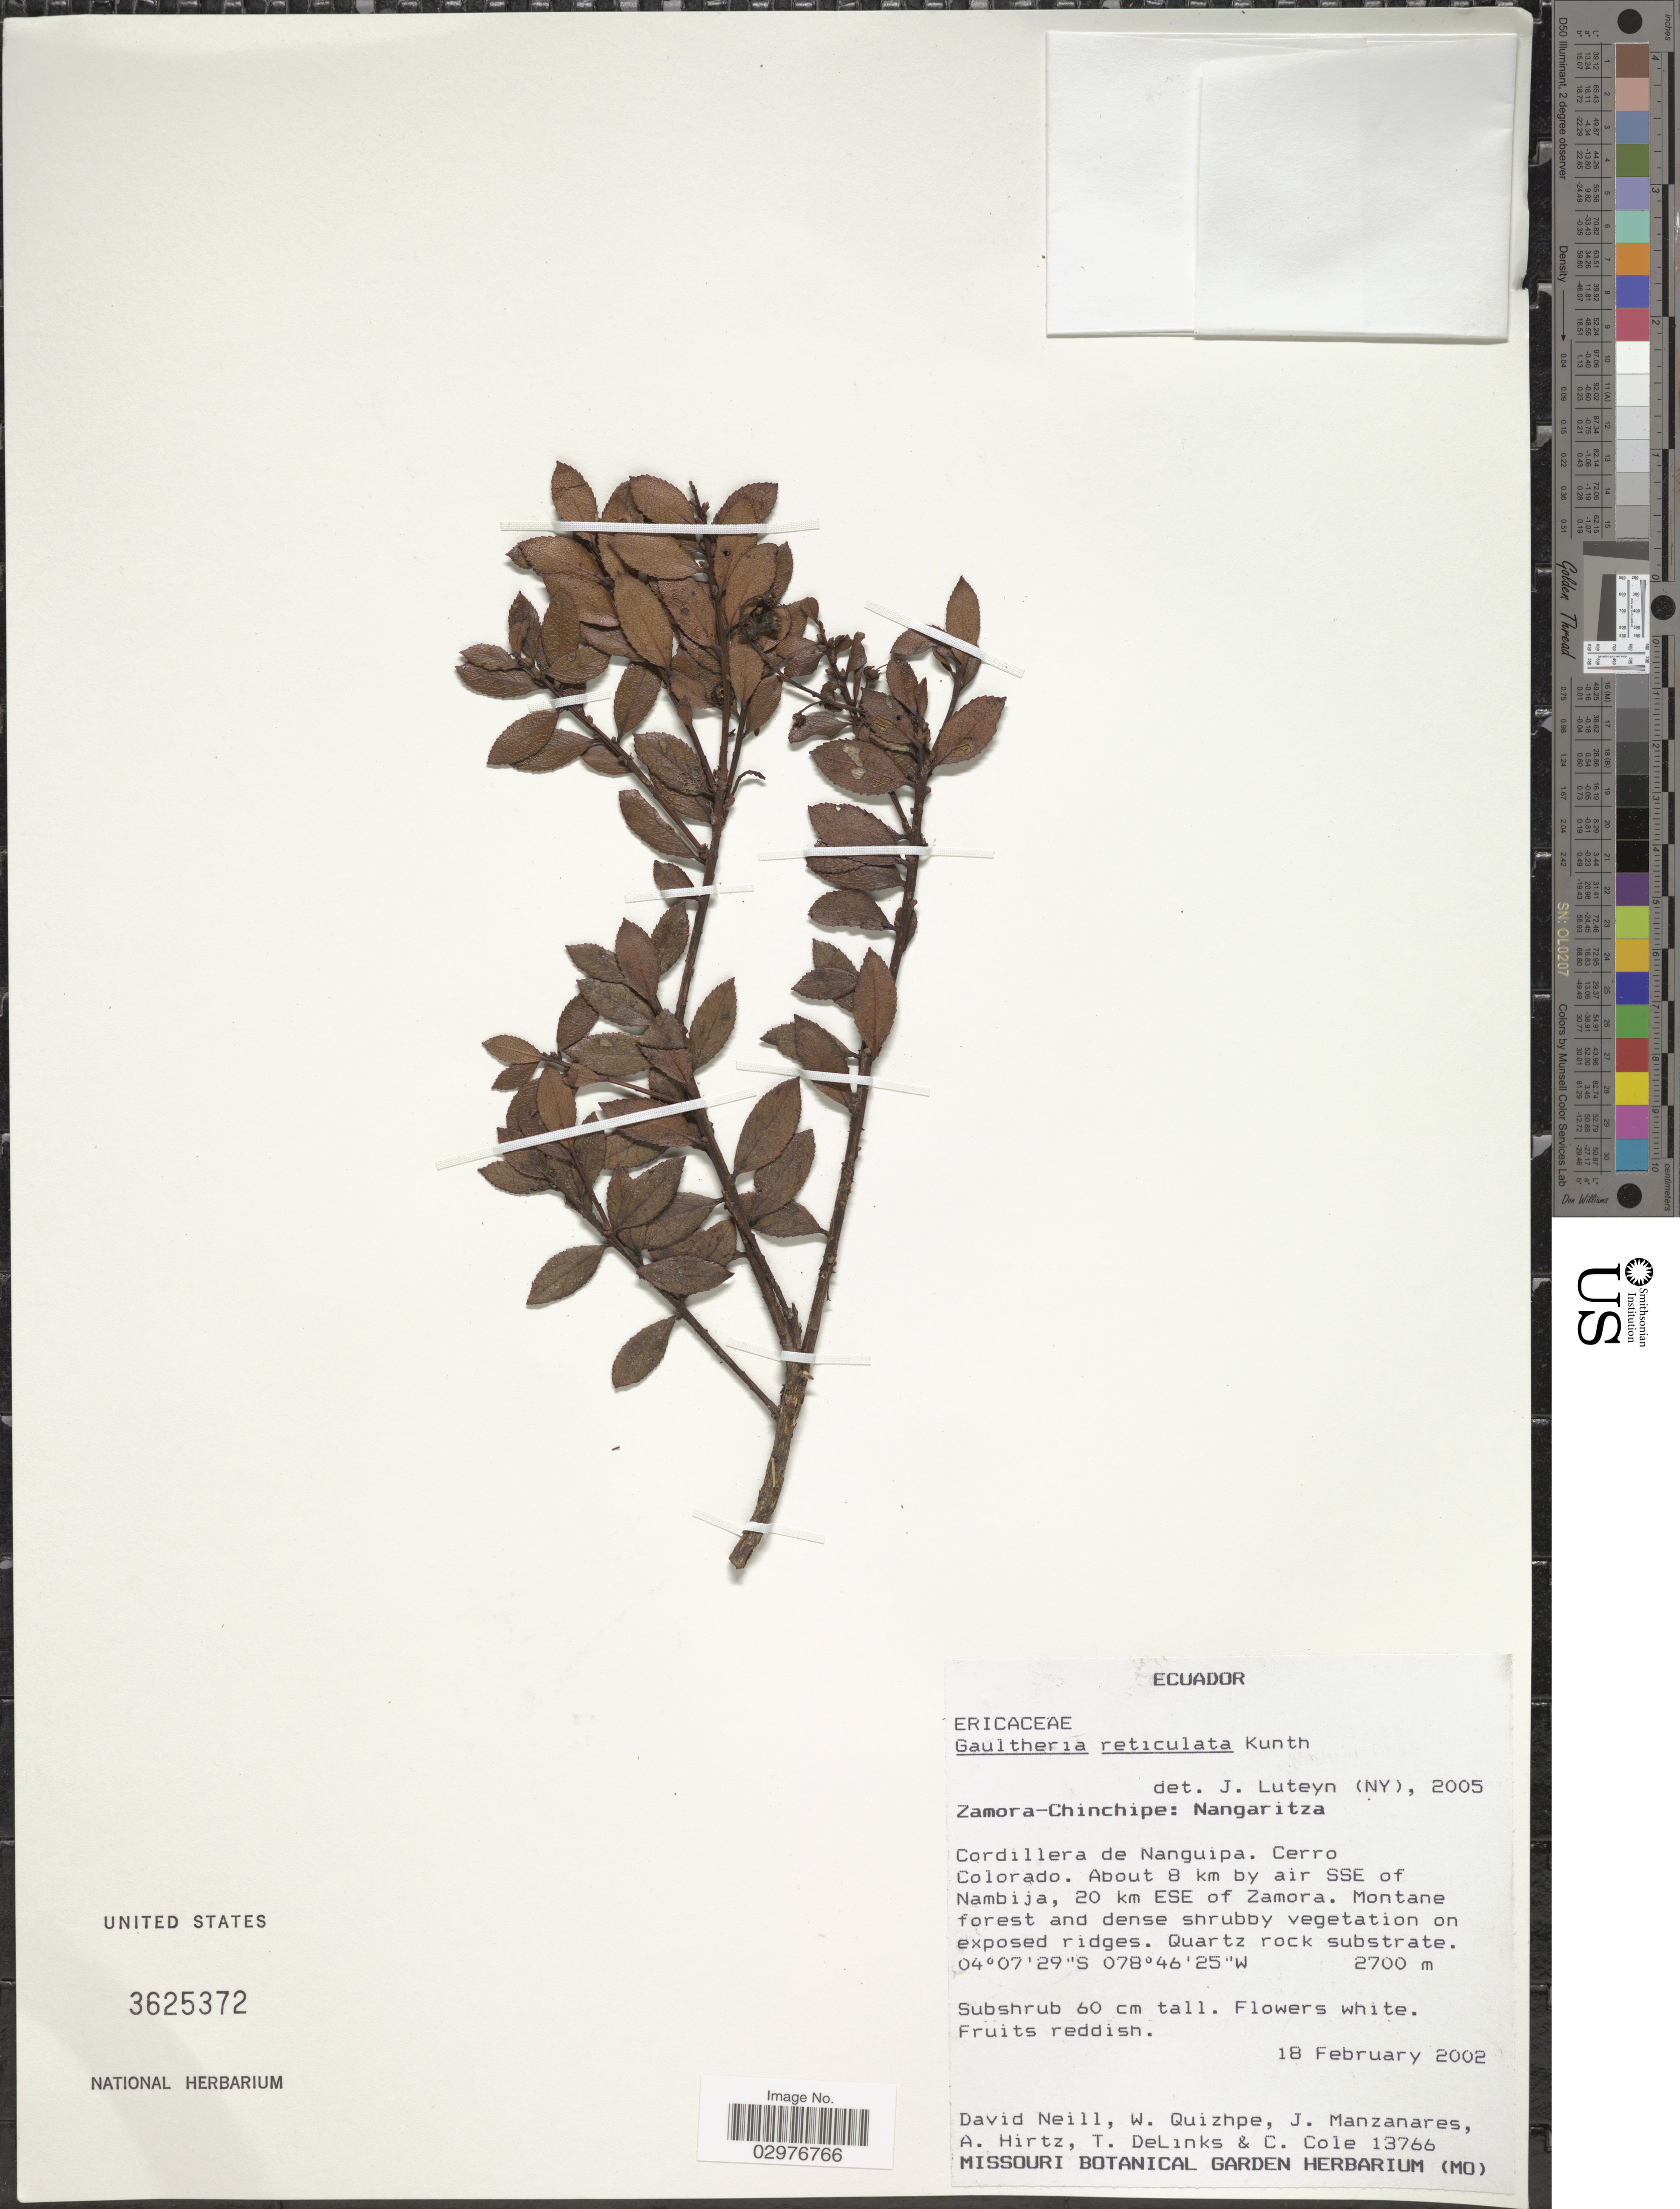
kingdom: Plantae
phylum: Tracheophyta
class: Magnoliopsida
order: Ericales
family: Ericaceae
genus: Gaultheria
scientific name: Gaultheria reticulata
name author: Kunth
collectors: D. Neill, W. Quizhpe, J. Manzanares, A. Hirtz & et al.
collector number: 13766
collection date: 2002-02-18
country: Ecuador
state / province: Zamora-Chinchipe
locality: Nangaritza. Cordillera de Nanguipa. Cerro Colorado. About 8 km by air SSE of Nambija, 20 km ESE of Zamora.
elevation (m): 2700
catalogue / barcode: US 3625372